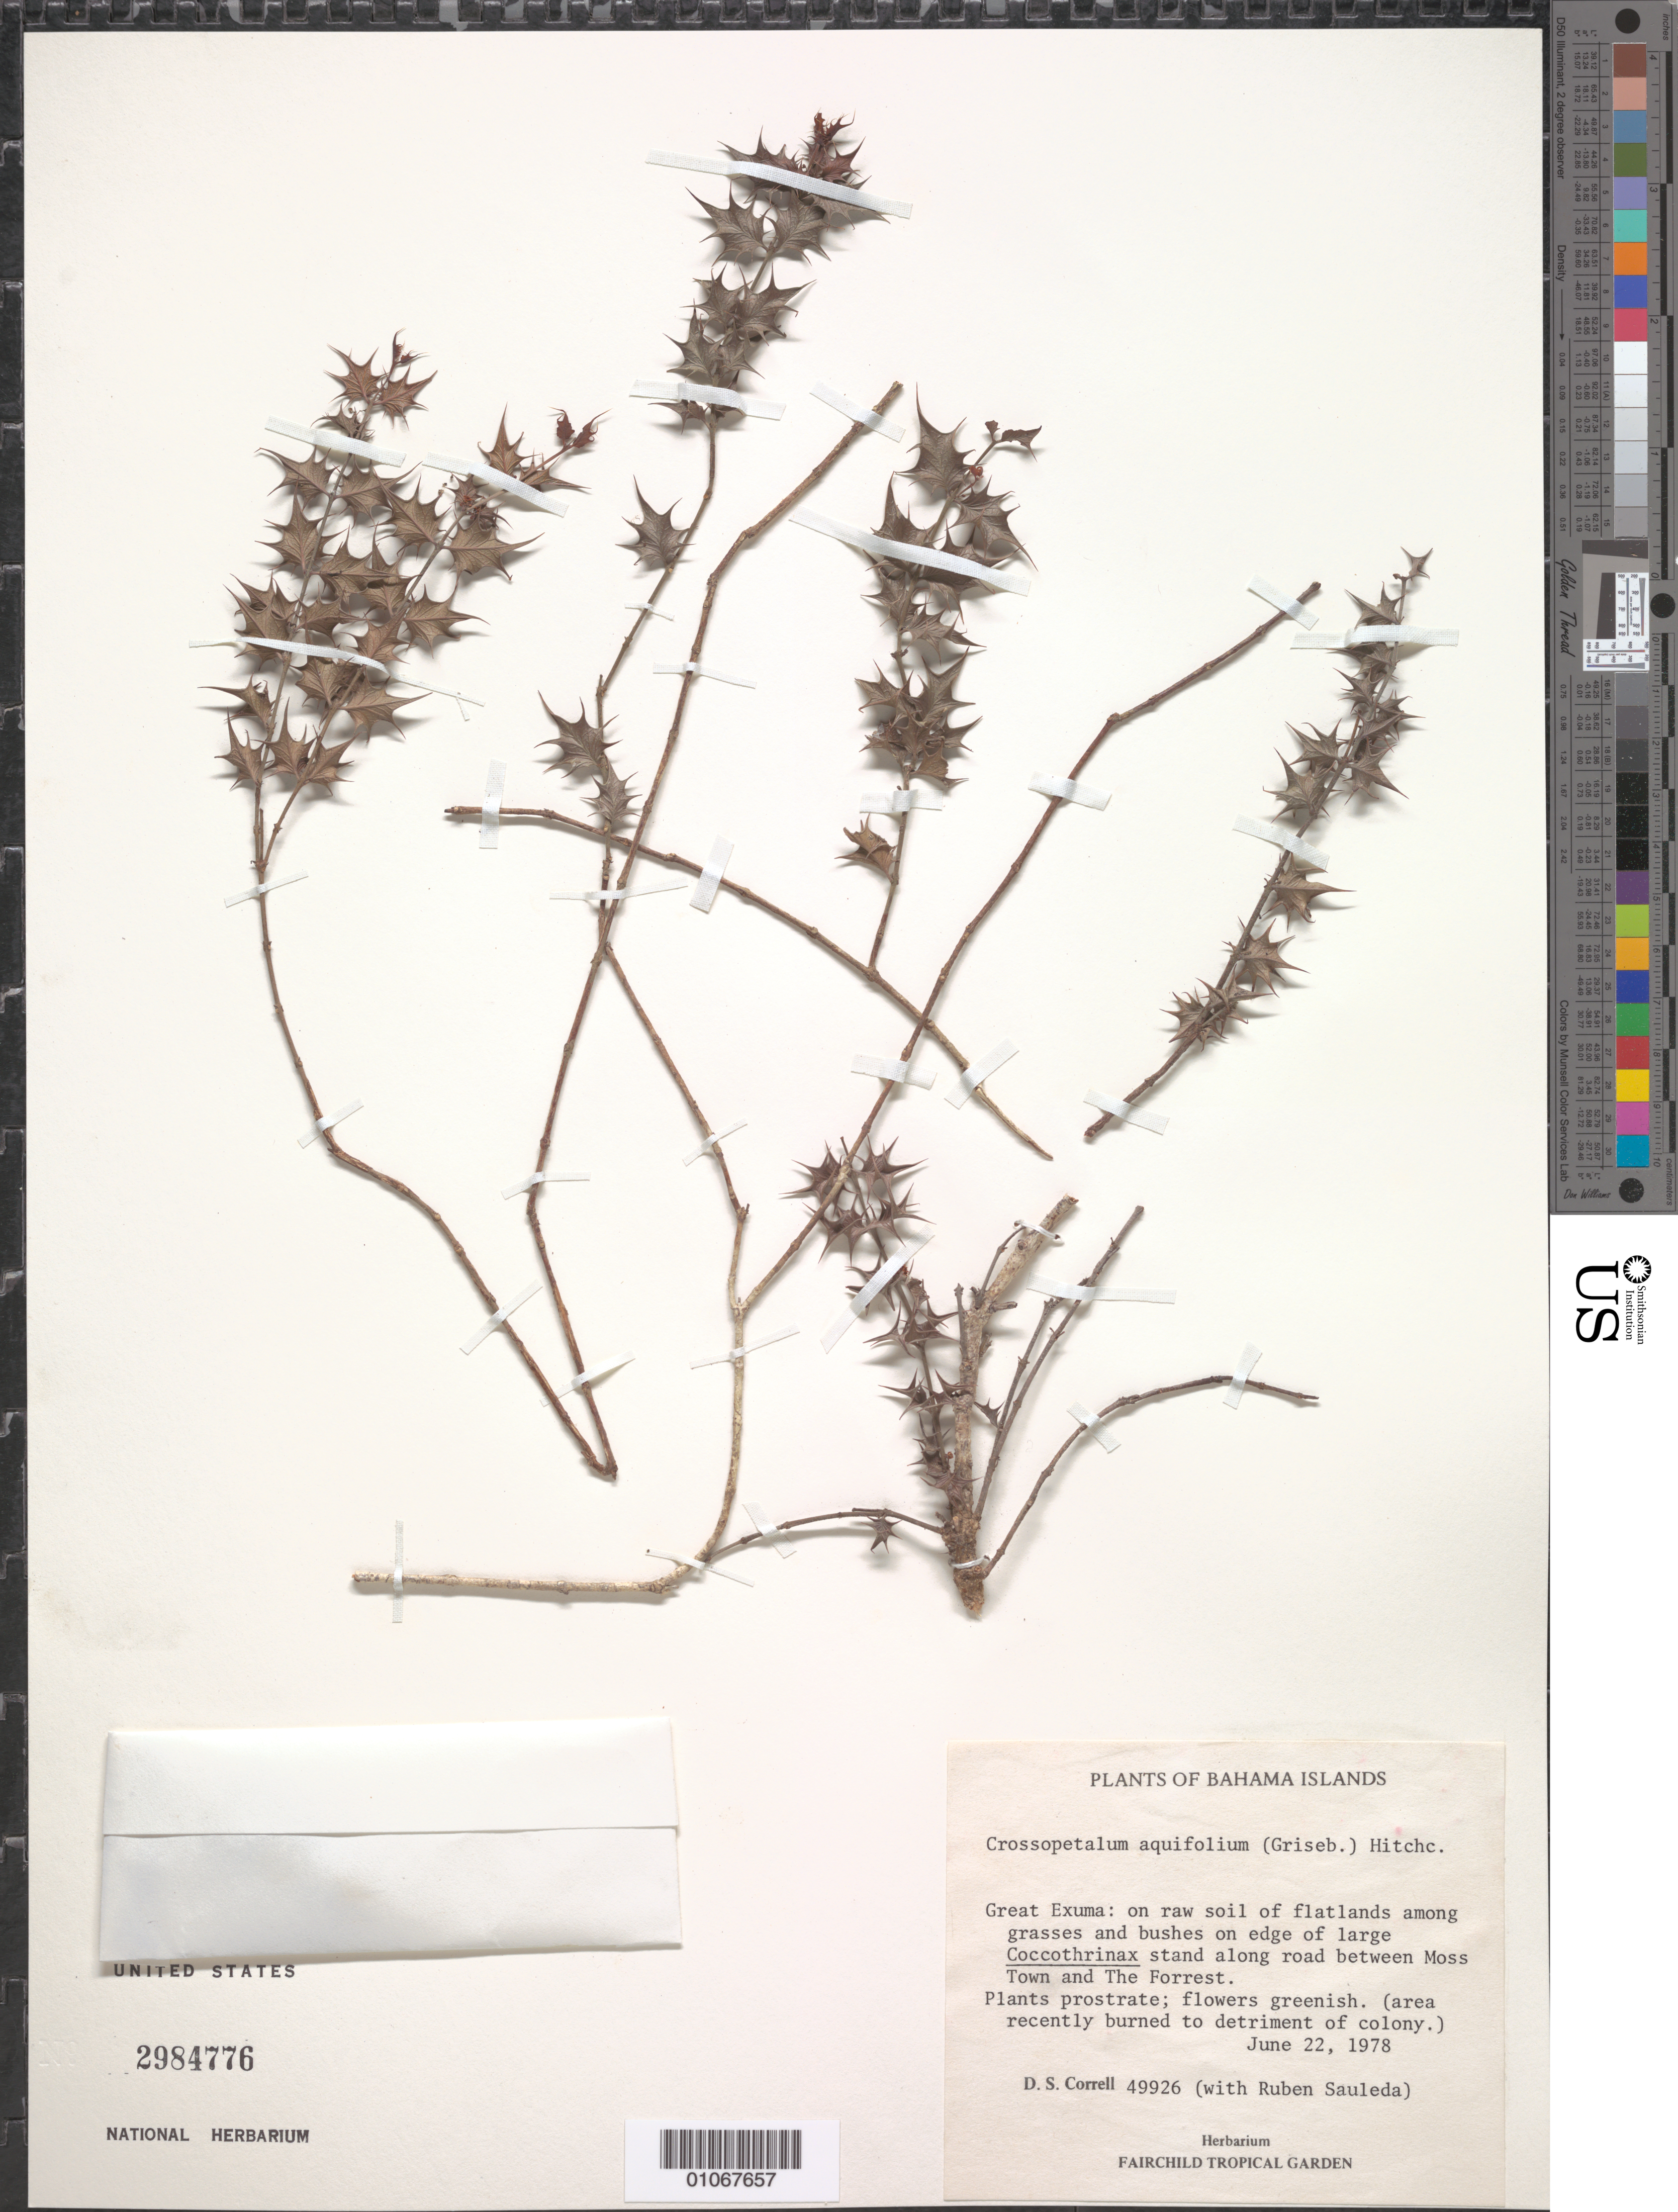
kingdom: Plantae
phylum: Tracheophyta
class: Magnoliopsida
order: Celastrales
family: Celastraceae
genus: Crossopetalum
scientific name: Crossopetalum aquifolium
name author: (Griseb.) Hitchc.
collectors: D. S. Correll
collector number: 49926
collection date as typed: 22 Jun 1978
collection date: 1978-06-22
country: Bahamas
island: Great Exuma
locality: On raw soil of flatlands among grasses and bushes on edge of large Coccothrinax stand along road between Moss Town ant the Forrest.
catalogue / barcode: US 2984776